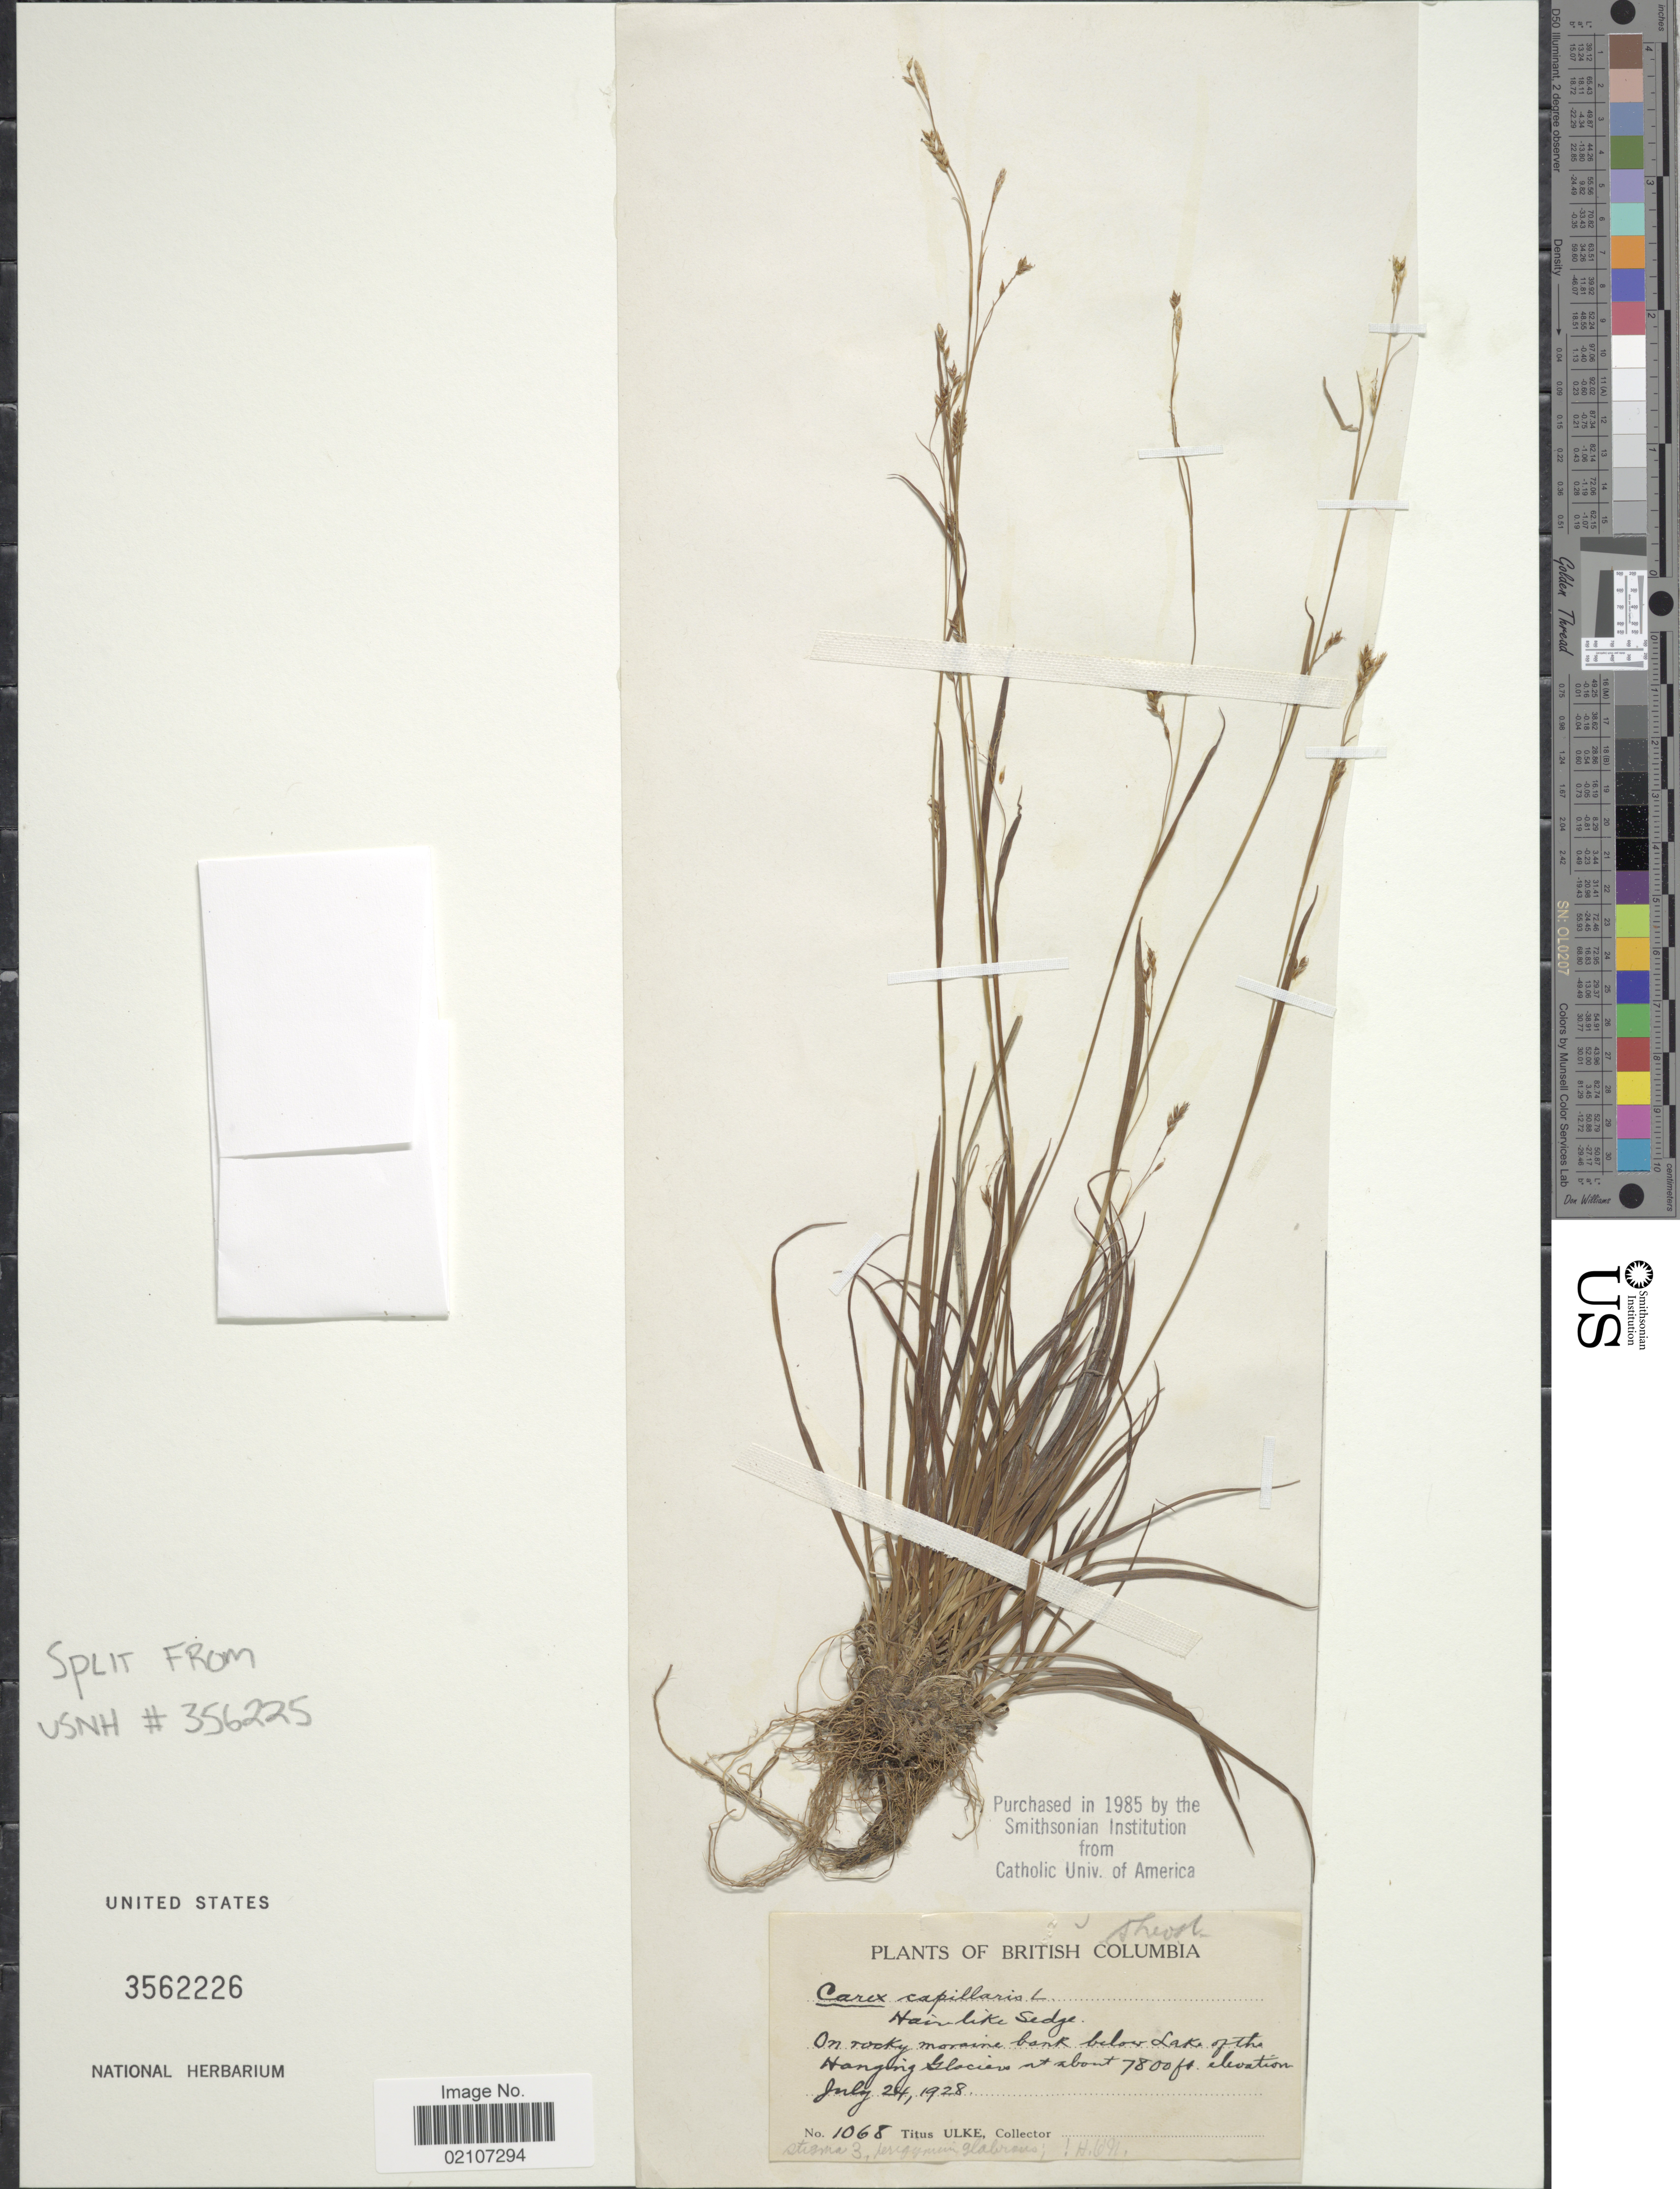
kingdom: Plantae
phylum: Tracheophyta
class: Liliopsida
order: Poales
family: Cyperaceae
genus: Carex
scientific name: Carex capillaris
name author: L.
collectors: T. Ulke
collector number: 1068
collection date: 1928-07-24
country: Canada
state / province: British Columbia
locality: On rocky moraine bank below Lake of the Hanging Glacier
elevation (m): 2377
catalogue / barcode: US 3562226